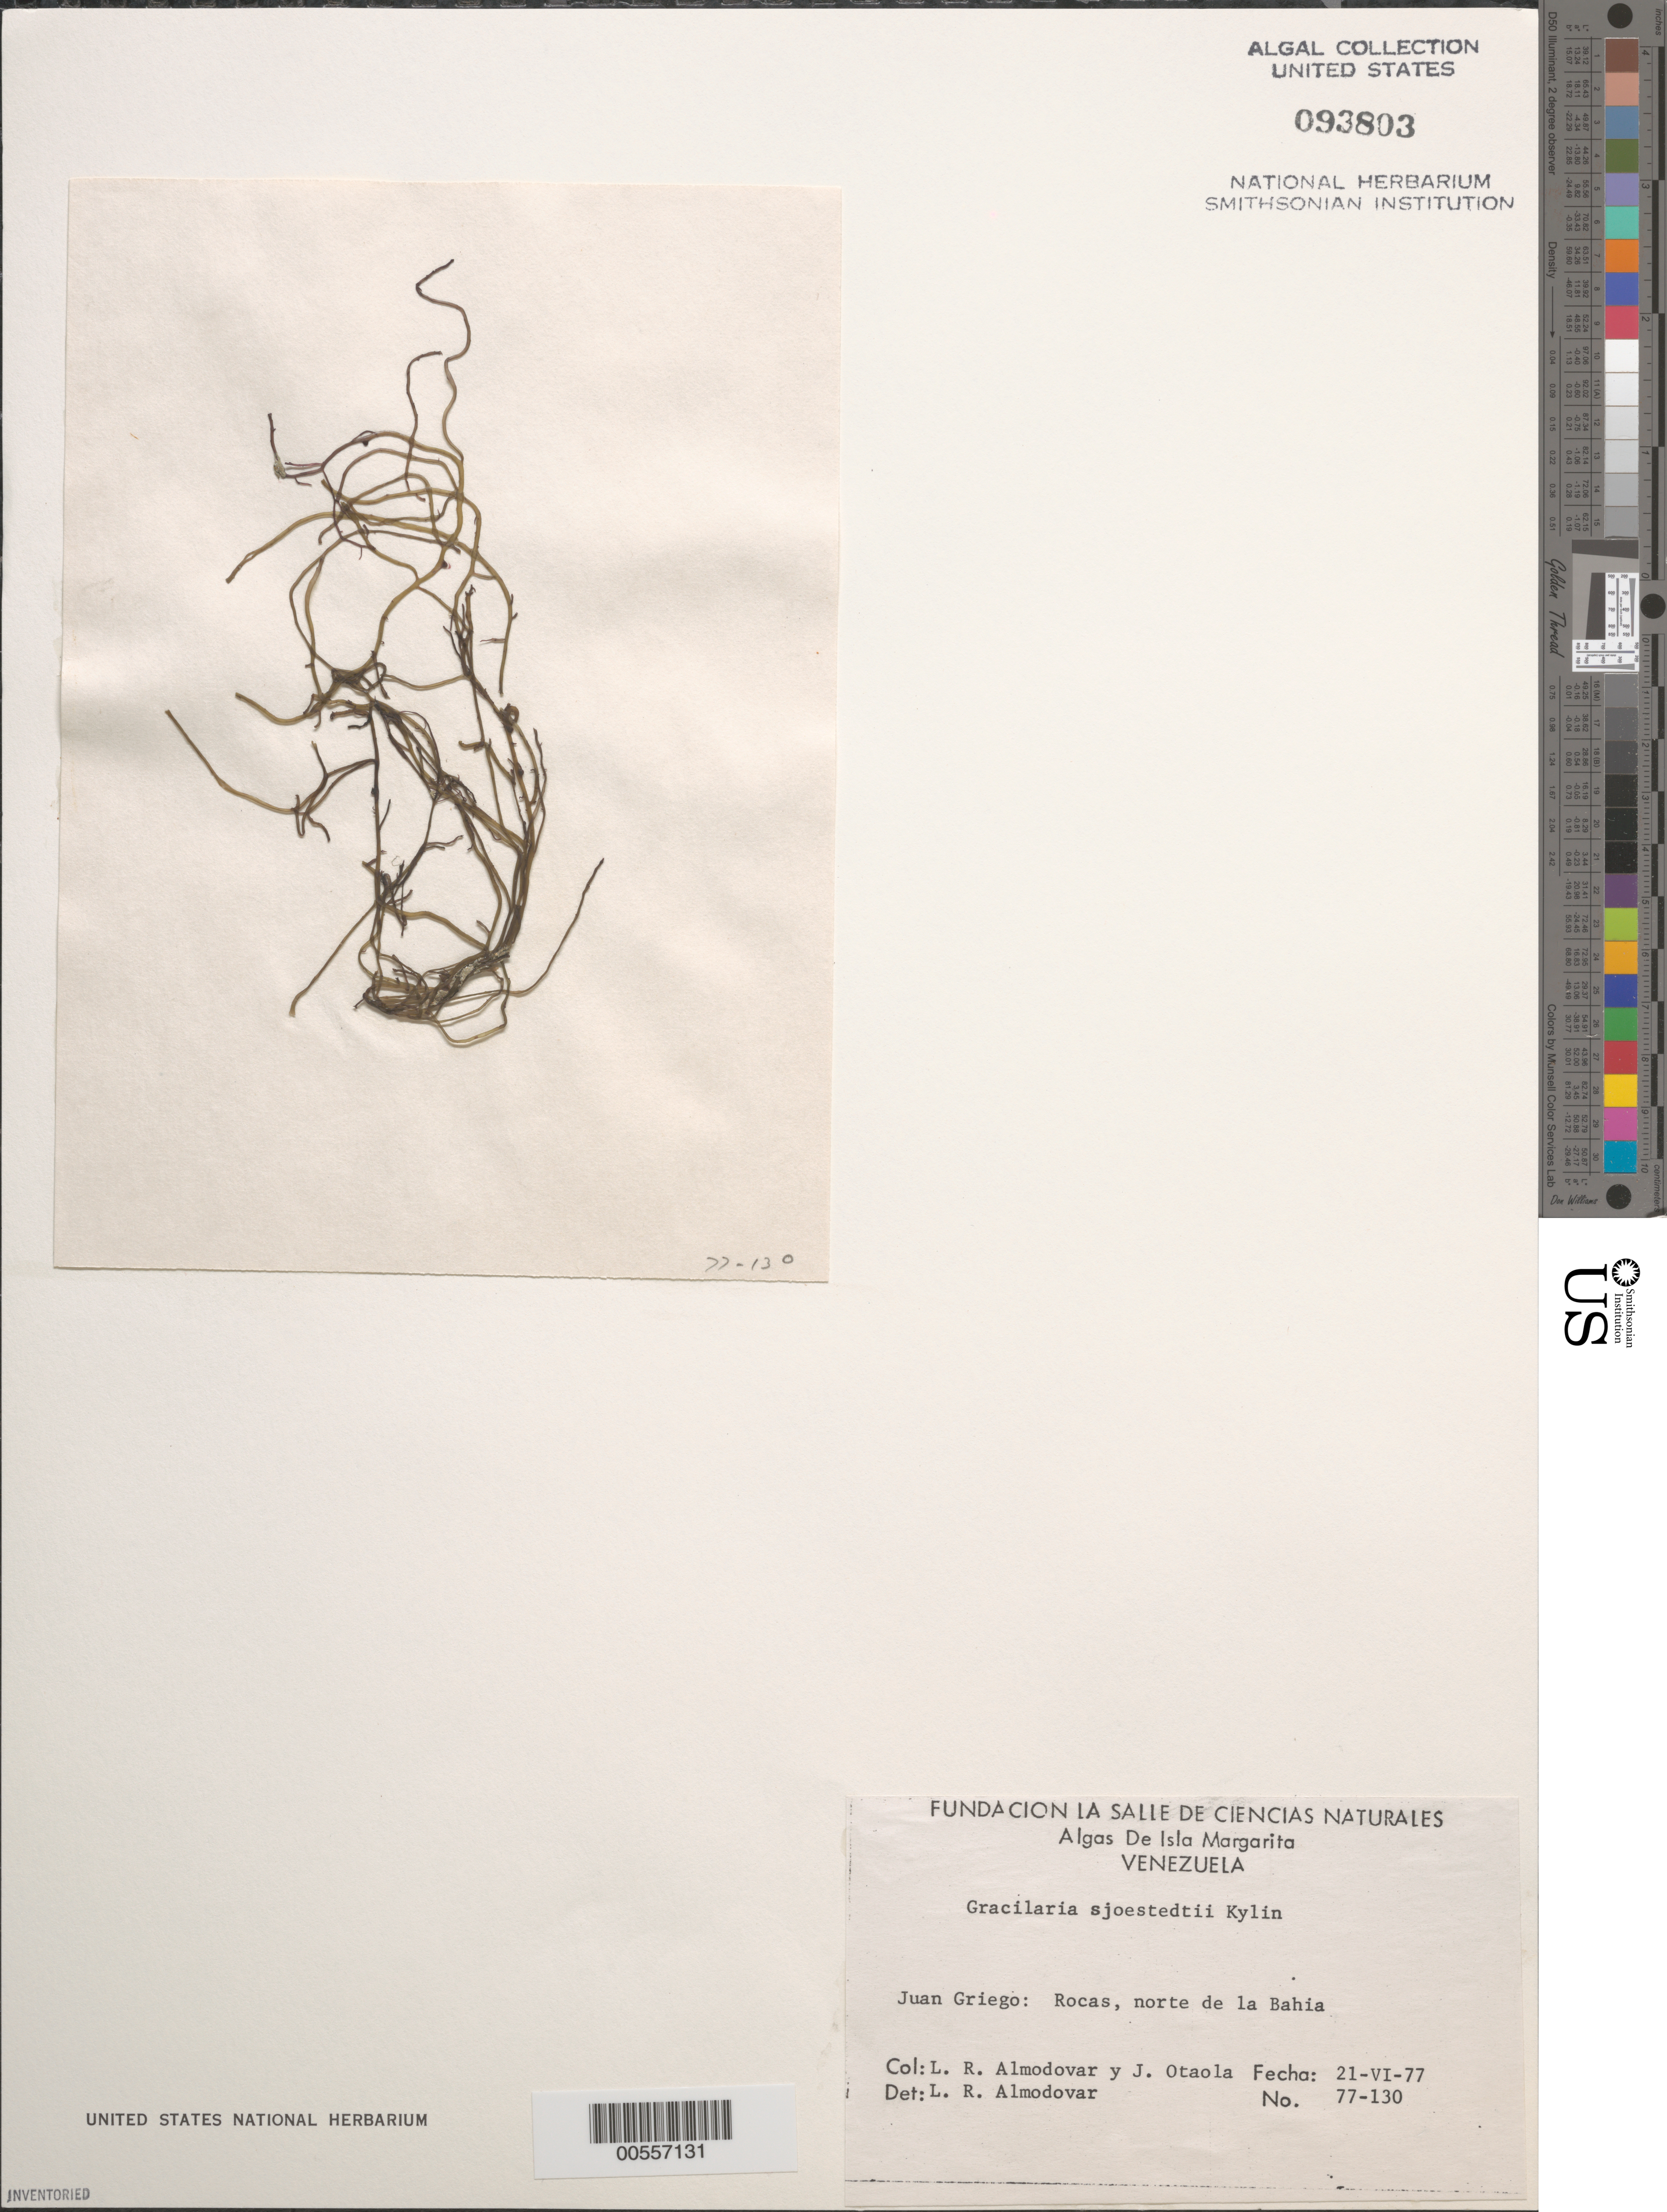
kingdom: Plantae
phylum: Rhodophyta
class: Florideophyceae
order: Gracilariales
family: Gracilariaceae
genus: Gracilariopsis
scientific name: Gracilariopsis andersonii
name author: (Grunow) E.Y. Dawson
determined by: Algae name updating Project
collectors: L. Almodovar & J. Otaola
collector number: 77-130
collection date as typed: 21 Jun 1977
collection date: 1977-06-21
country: Venezuela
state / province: Nueva Esparta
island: Margarita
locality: Juangriego, bahia de juan griego, isla de margarita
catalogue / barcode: US 93803